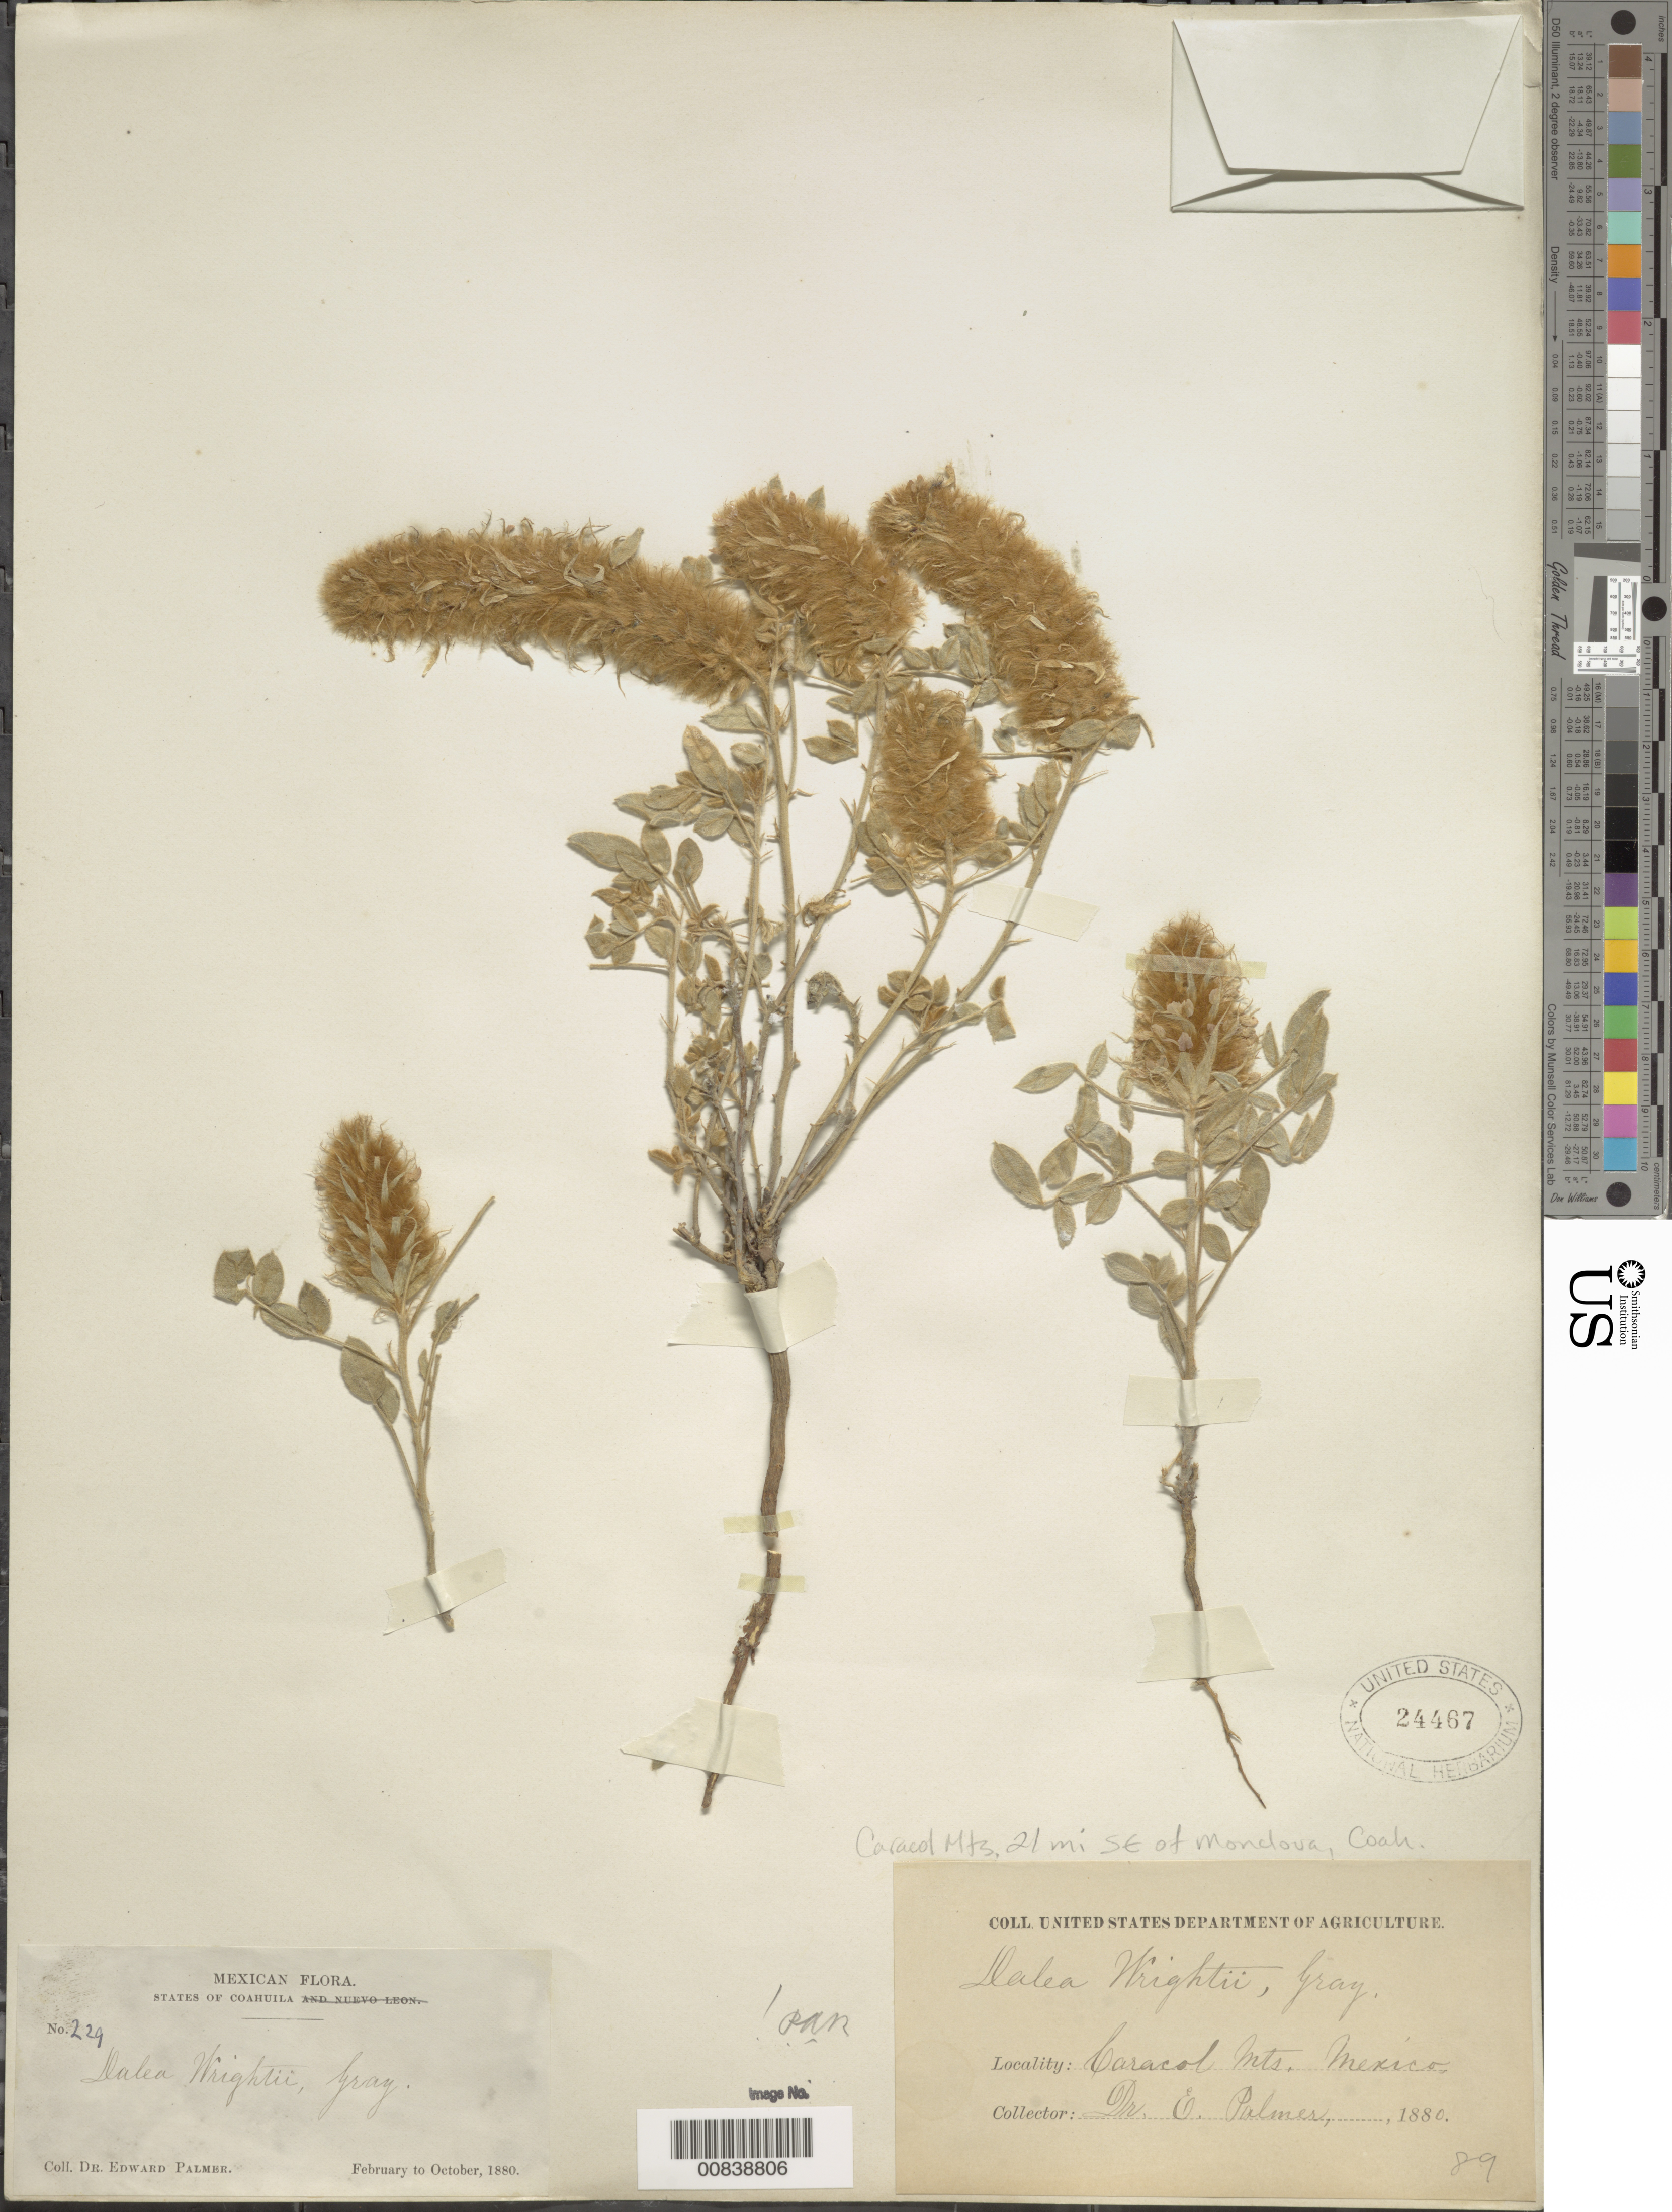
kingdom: Plantae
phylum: Tracheophyta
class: Magnoliopsida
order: Fabales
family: Fabaceae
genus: Dalea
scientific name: Dalea wrightii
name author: A. Gray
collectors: E. Palmer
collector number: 229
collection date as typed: Feb 1880 to -- Oct 1880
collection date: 1880-02/1880-10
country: Mexico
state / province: Coahuila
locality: Caracol Mountains, 21 mi. SE of Monclova, Coahuila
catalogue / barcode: US 24467